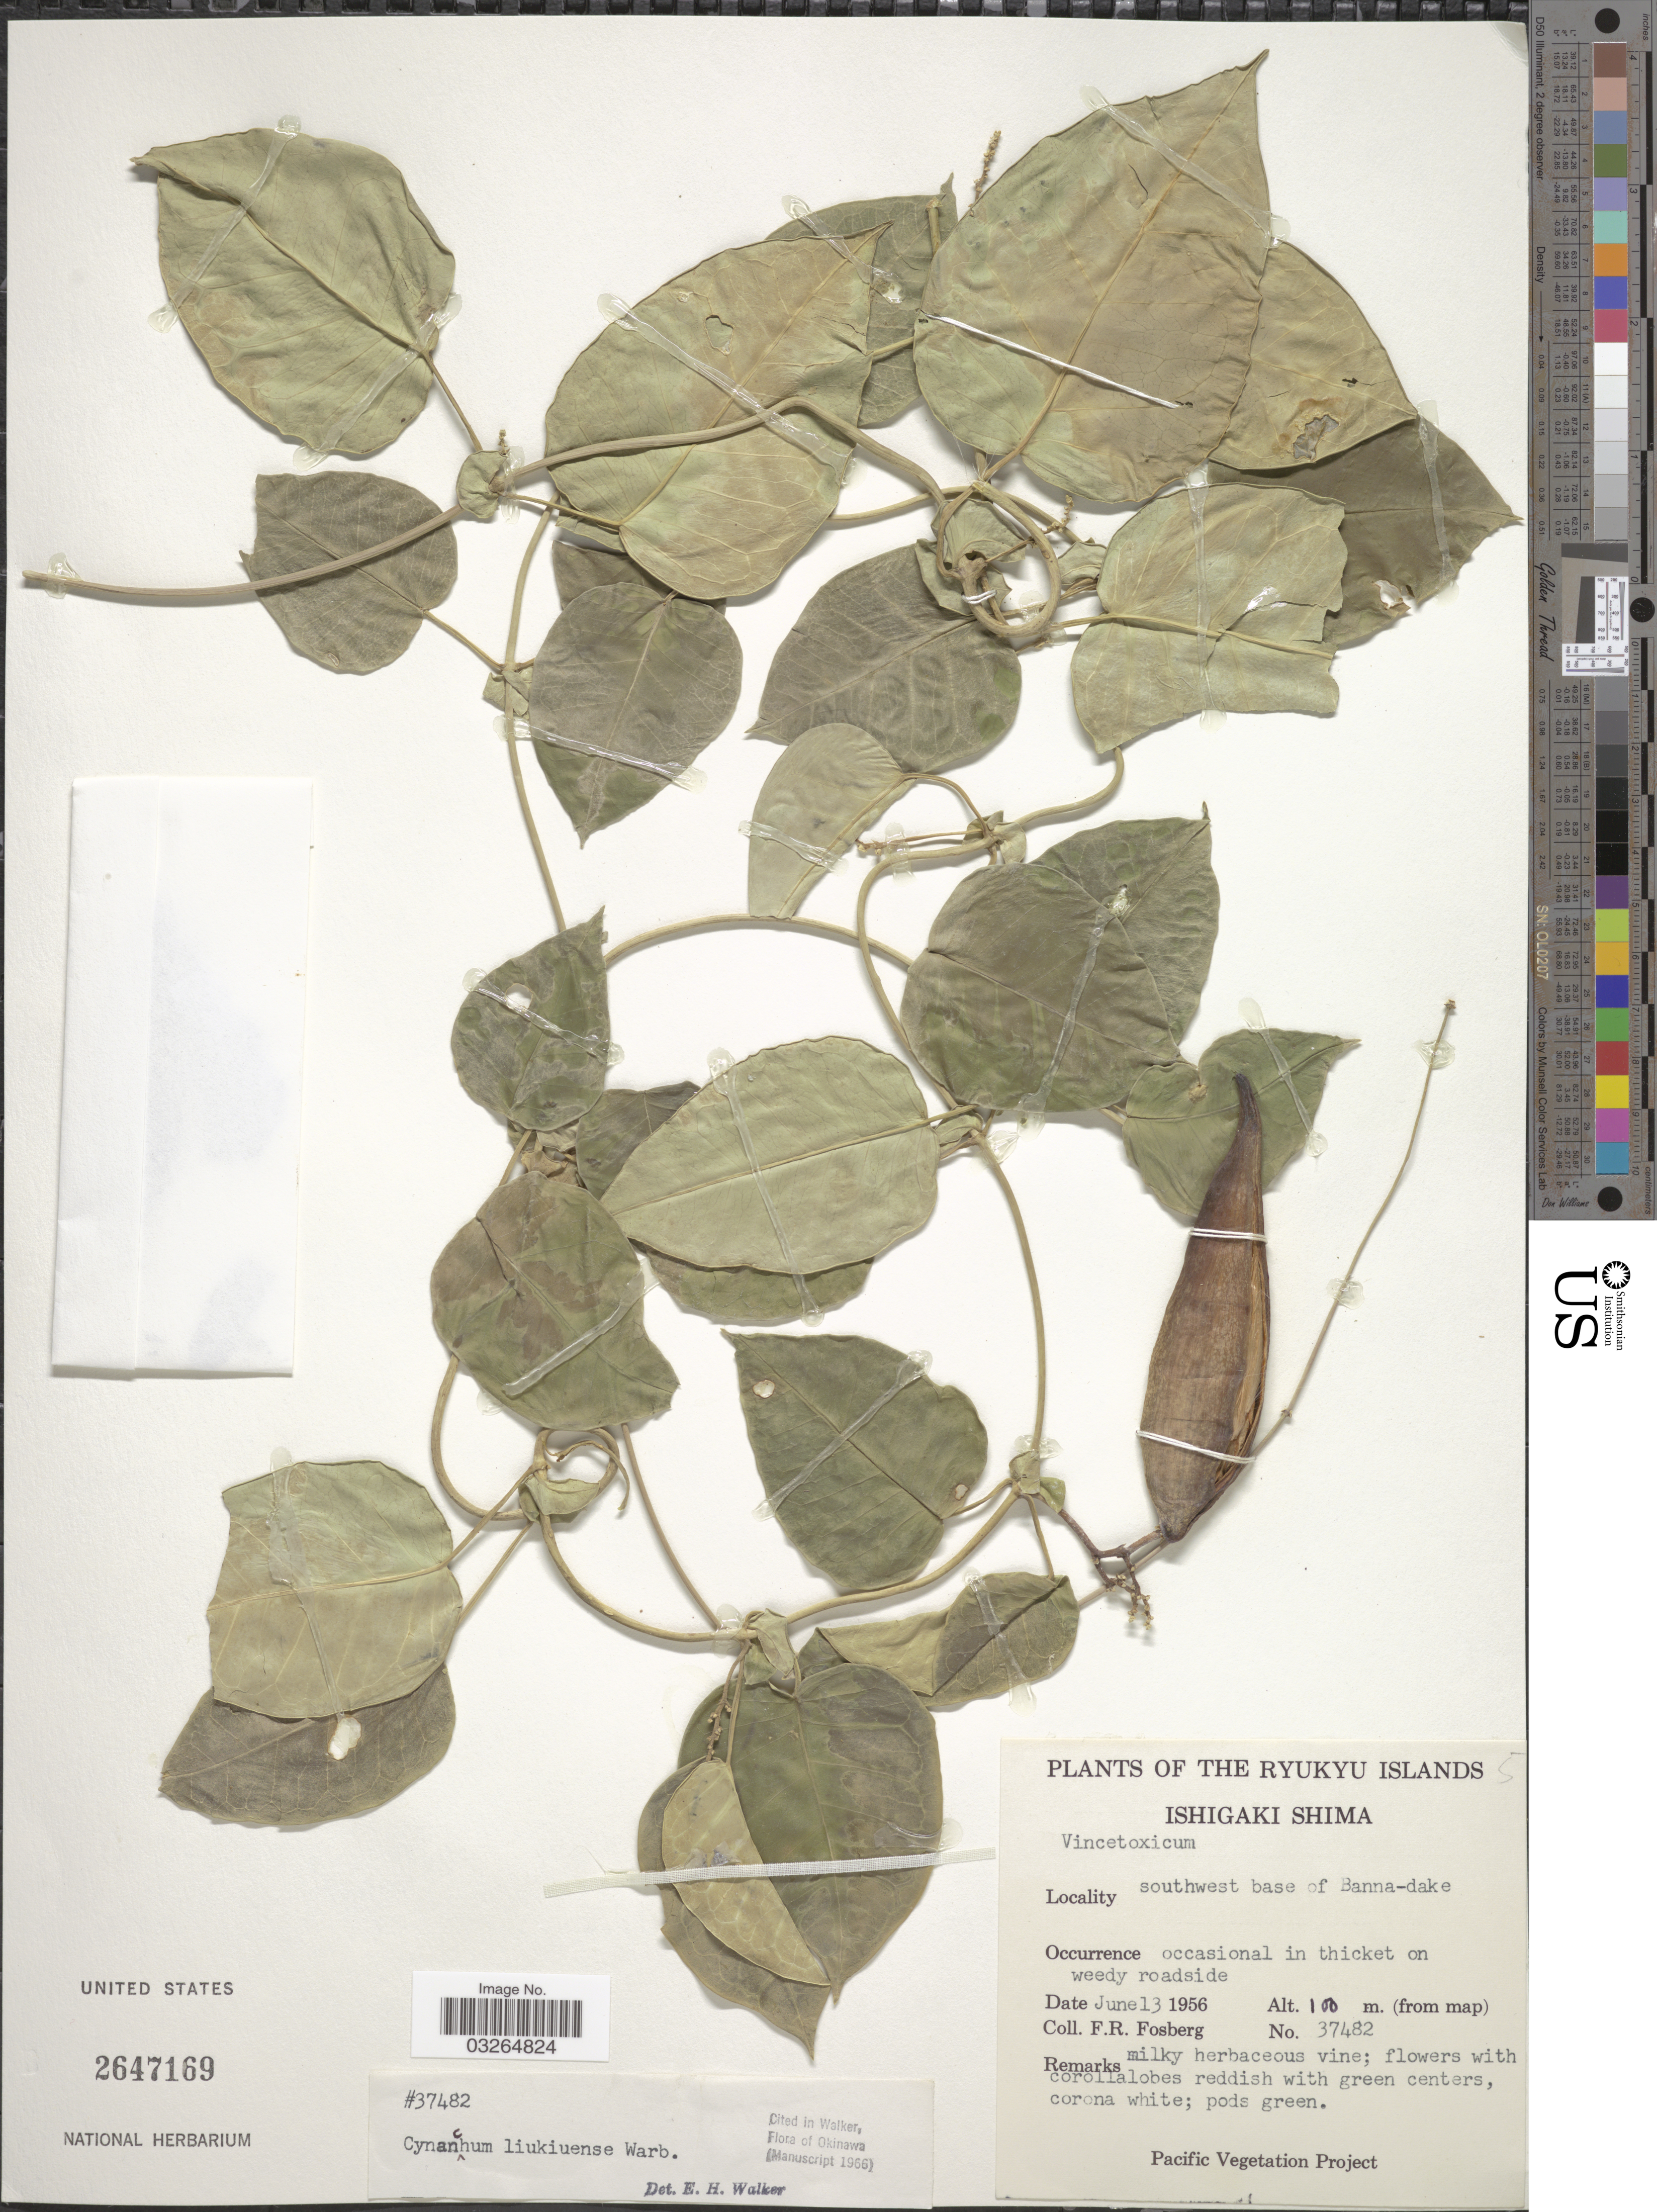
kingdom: Plantae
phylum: Tracheophyta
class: Magnoliopsida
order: Gentianales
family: Apocynaceae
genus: Cynanchum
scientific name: Cynanchum liukiuense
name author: Warb.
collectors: F. R. Fosberg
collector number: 37482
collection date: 1956-06-13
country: Japan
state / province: Okinawa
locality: Ryukyu Islands. Ishigaki Shima. Southwest base of Banna-dake.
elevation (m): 100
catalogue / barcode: US 2647169